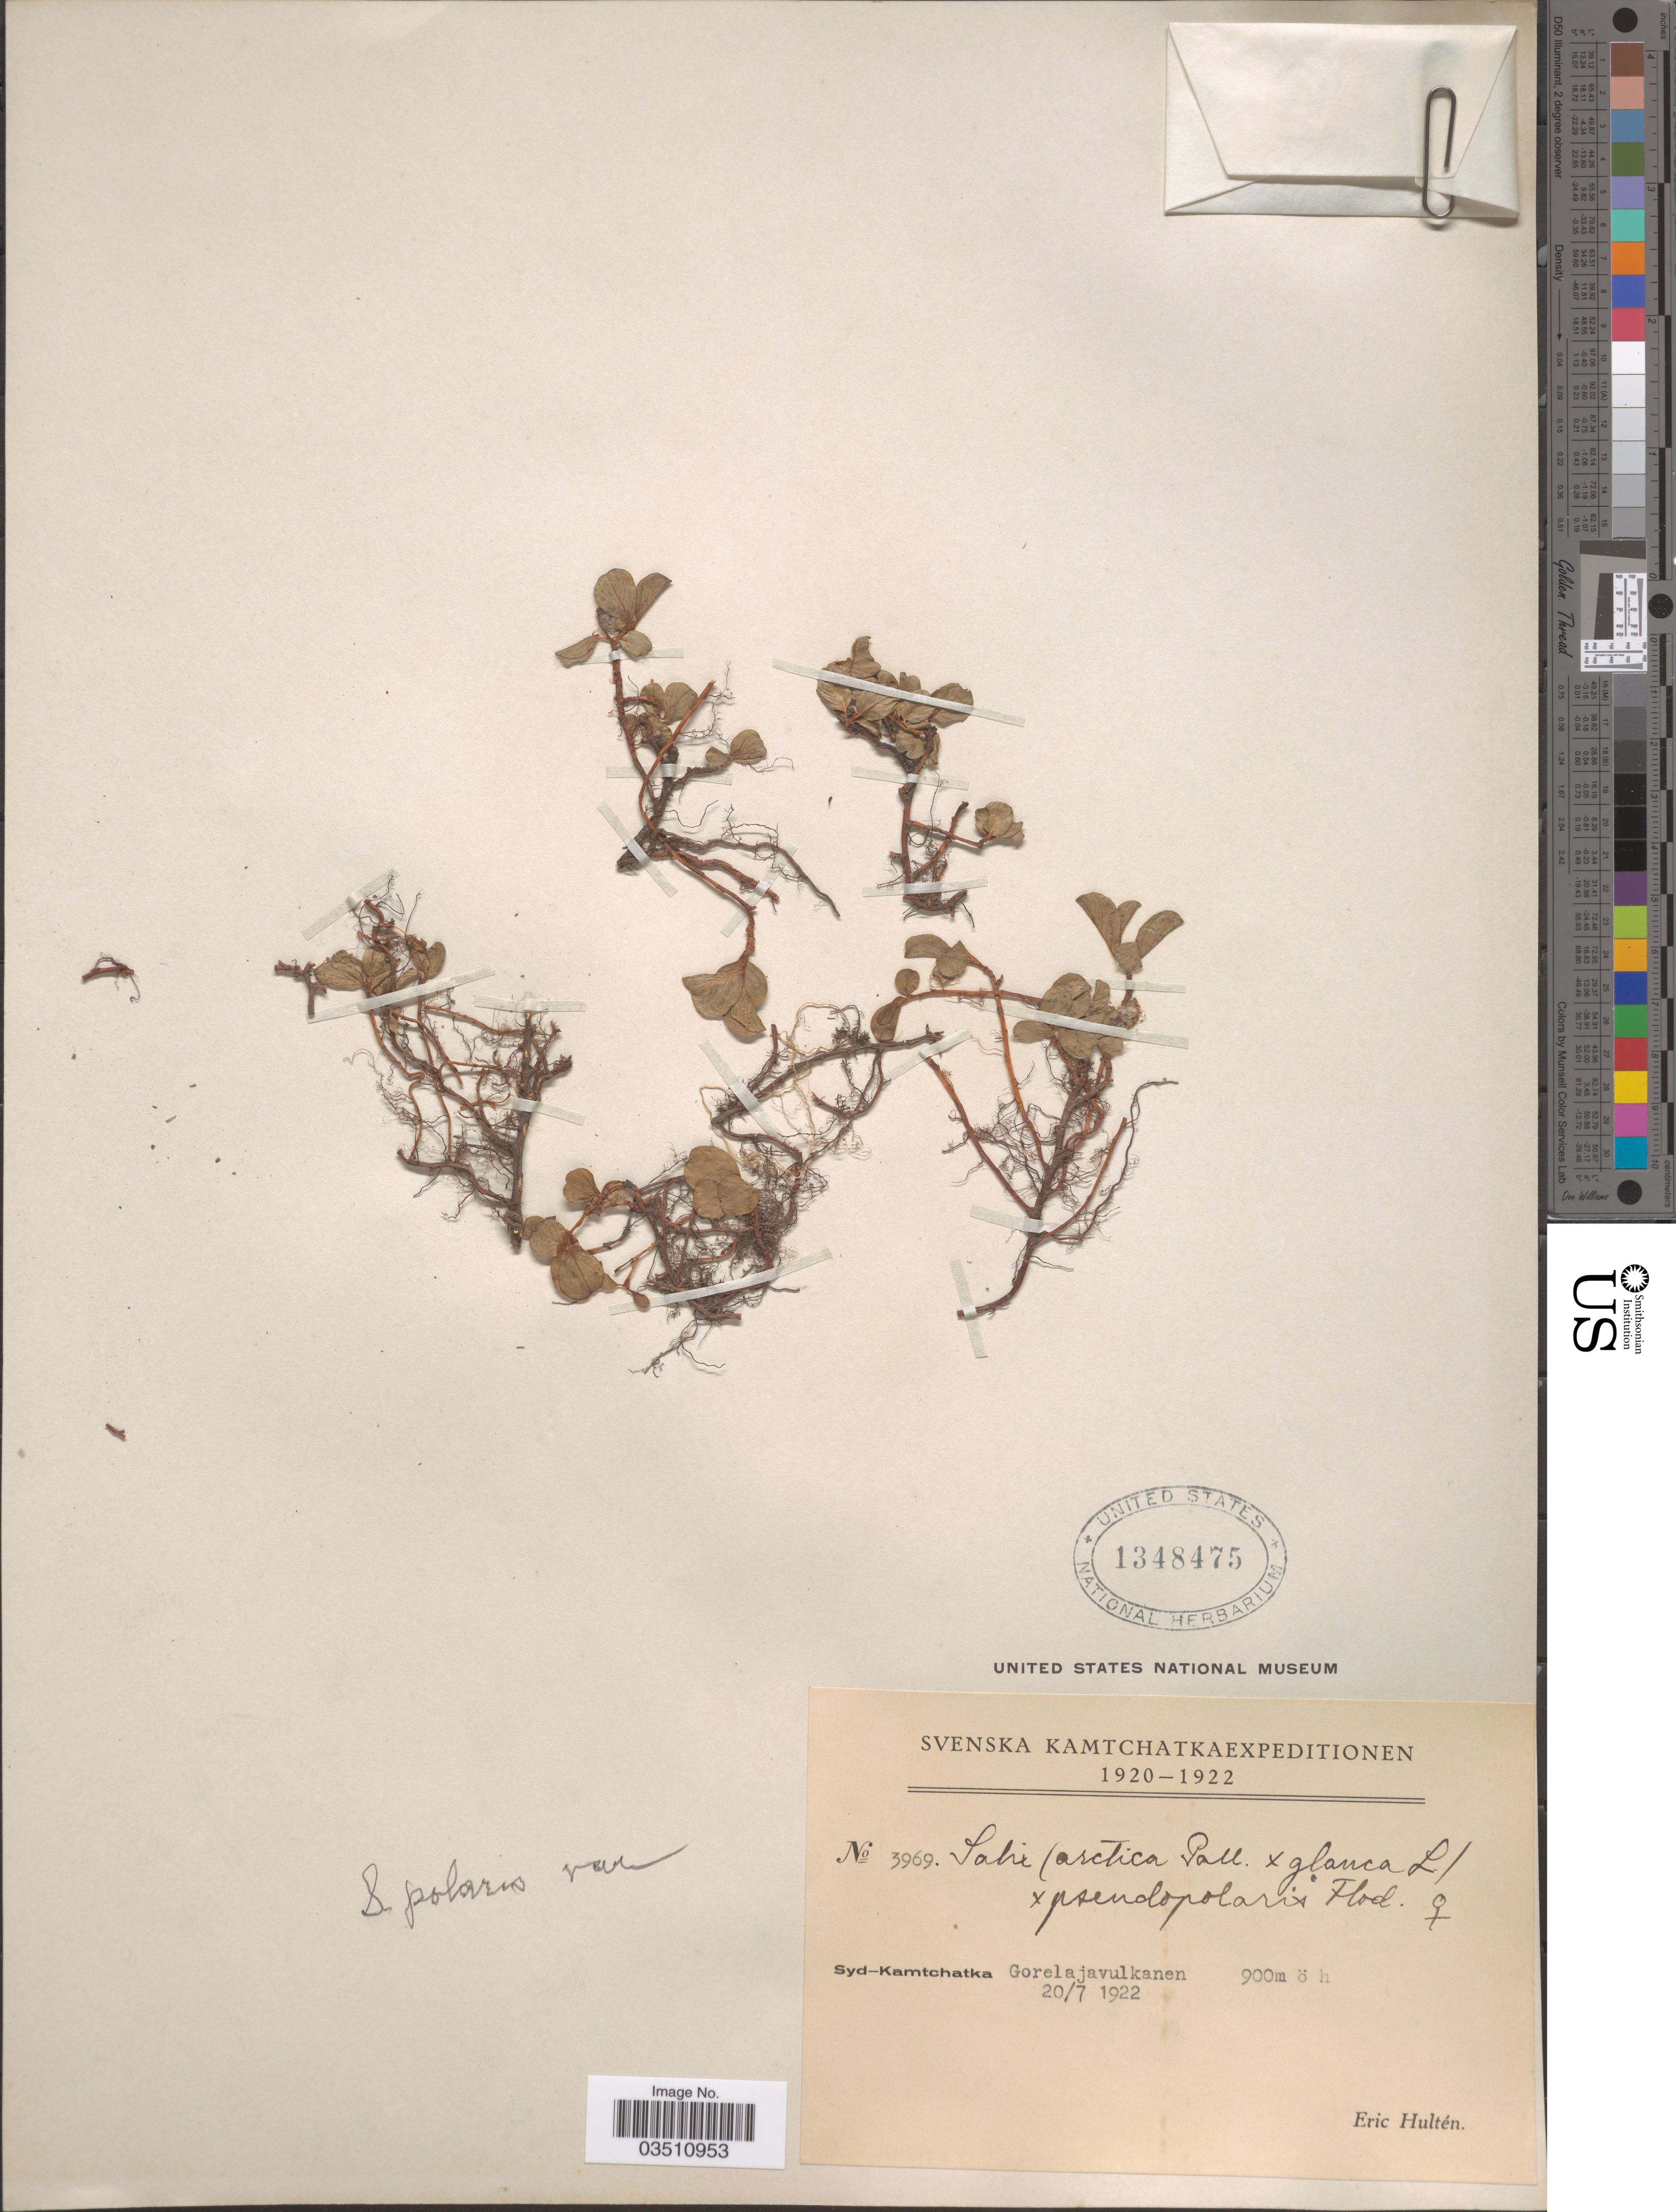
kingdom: Plantae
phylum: Tracheophyta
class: Magnoliopsida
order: Malpighiales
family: Salicaceae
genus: Salix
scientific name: Salix polaris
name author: Wahlenb.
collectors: E. G. Hultén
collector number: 3969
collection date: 1922-07-20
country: Russian Federation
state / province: Kamchatka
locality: Syd-Kamtchatka Gorelajavulkanen.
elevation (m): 900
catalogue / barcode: US 1348475